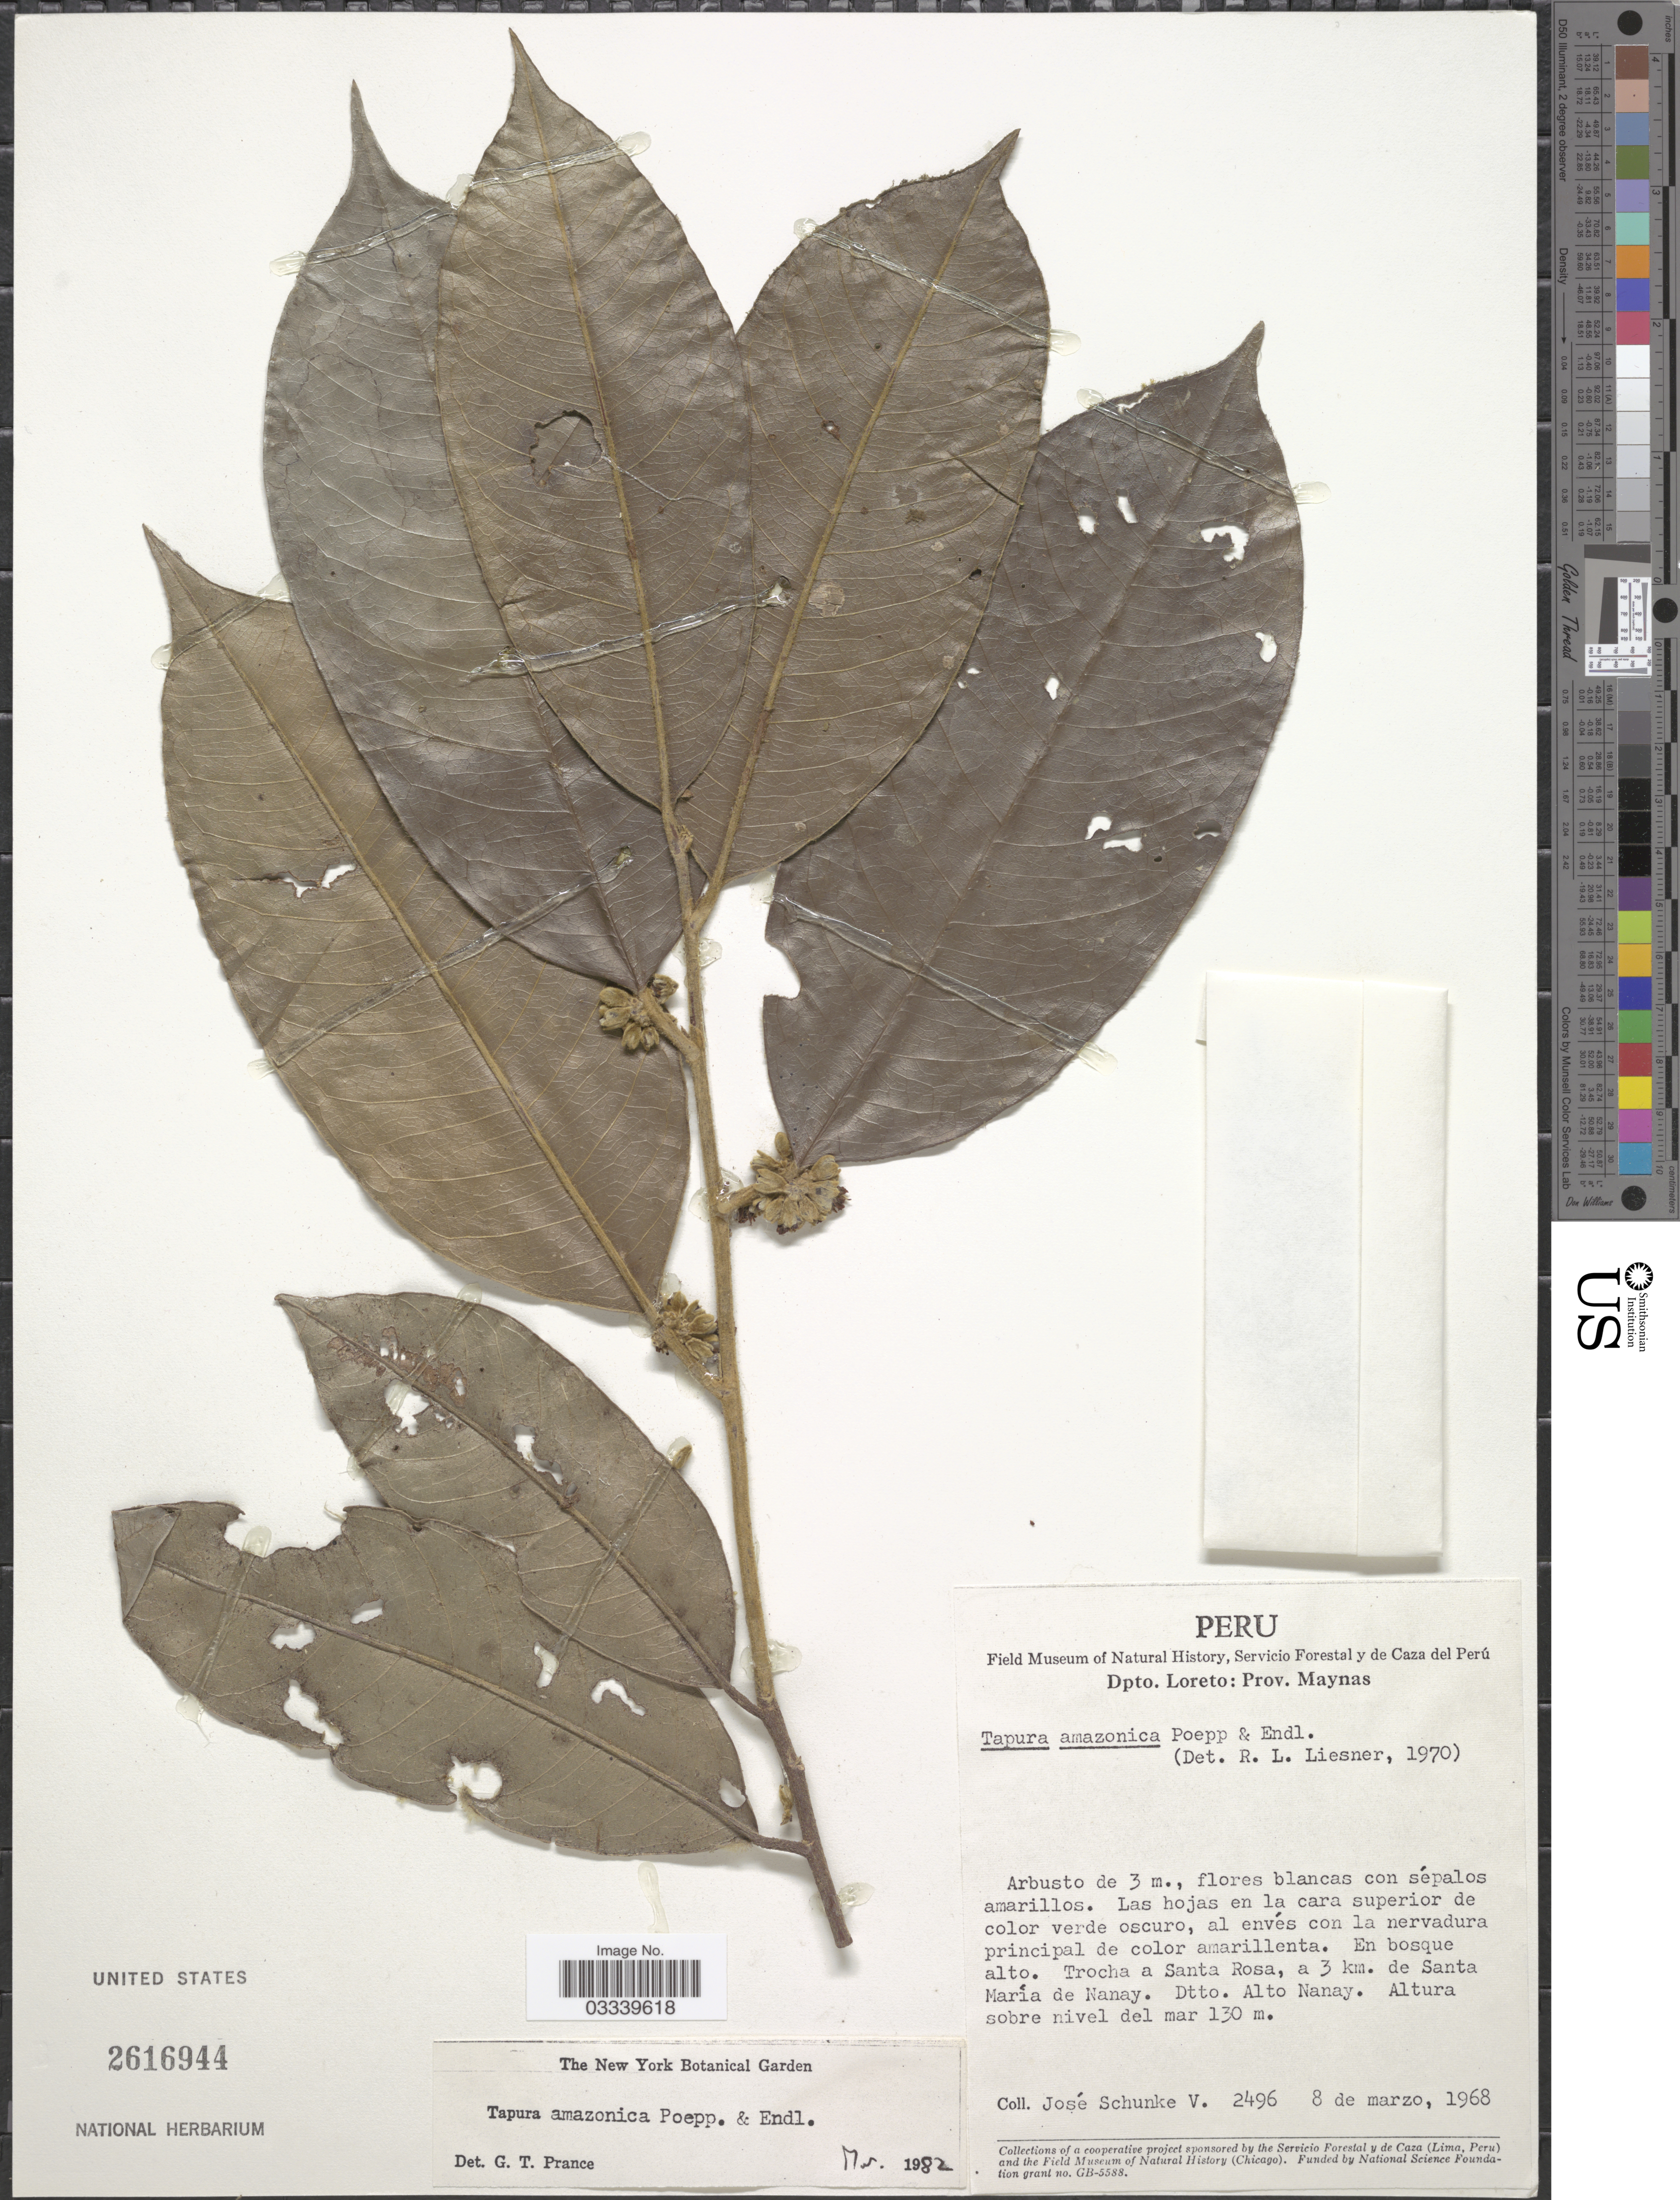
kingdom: Plantae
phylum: Tracheophyta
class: Magnoliopsida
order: Malpighiales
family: Dichapetalaceae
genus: Tapura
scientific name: Tapura amazonica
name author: Poepp. & Endl.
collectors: J. Schunke Vigo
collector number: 2496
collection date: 1968-03-08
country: Peru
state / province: Loreto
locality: Dpto. Loreto: Prov. Maynas. Trocha a Santa Rosa, a 3 km. de Santa María de Nanay. Dtto. Alto Nanay.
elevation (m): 130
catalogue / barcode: US 2616944